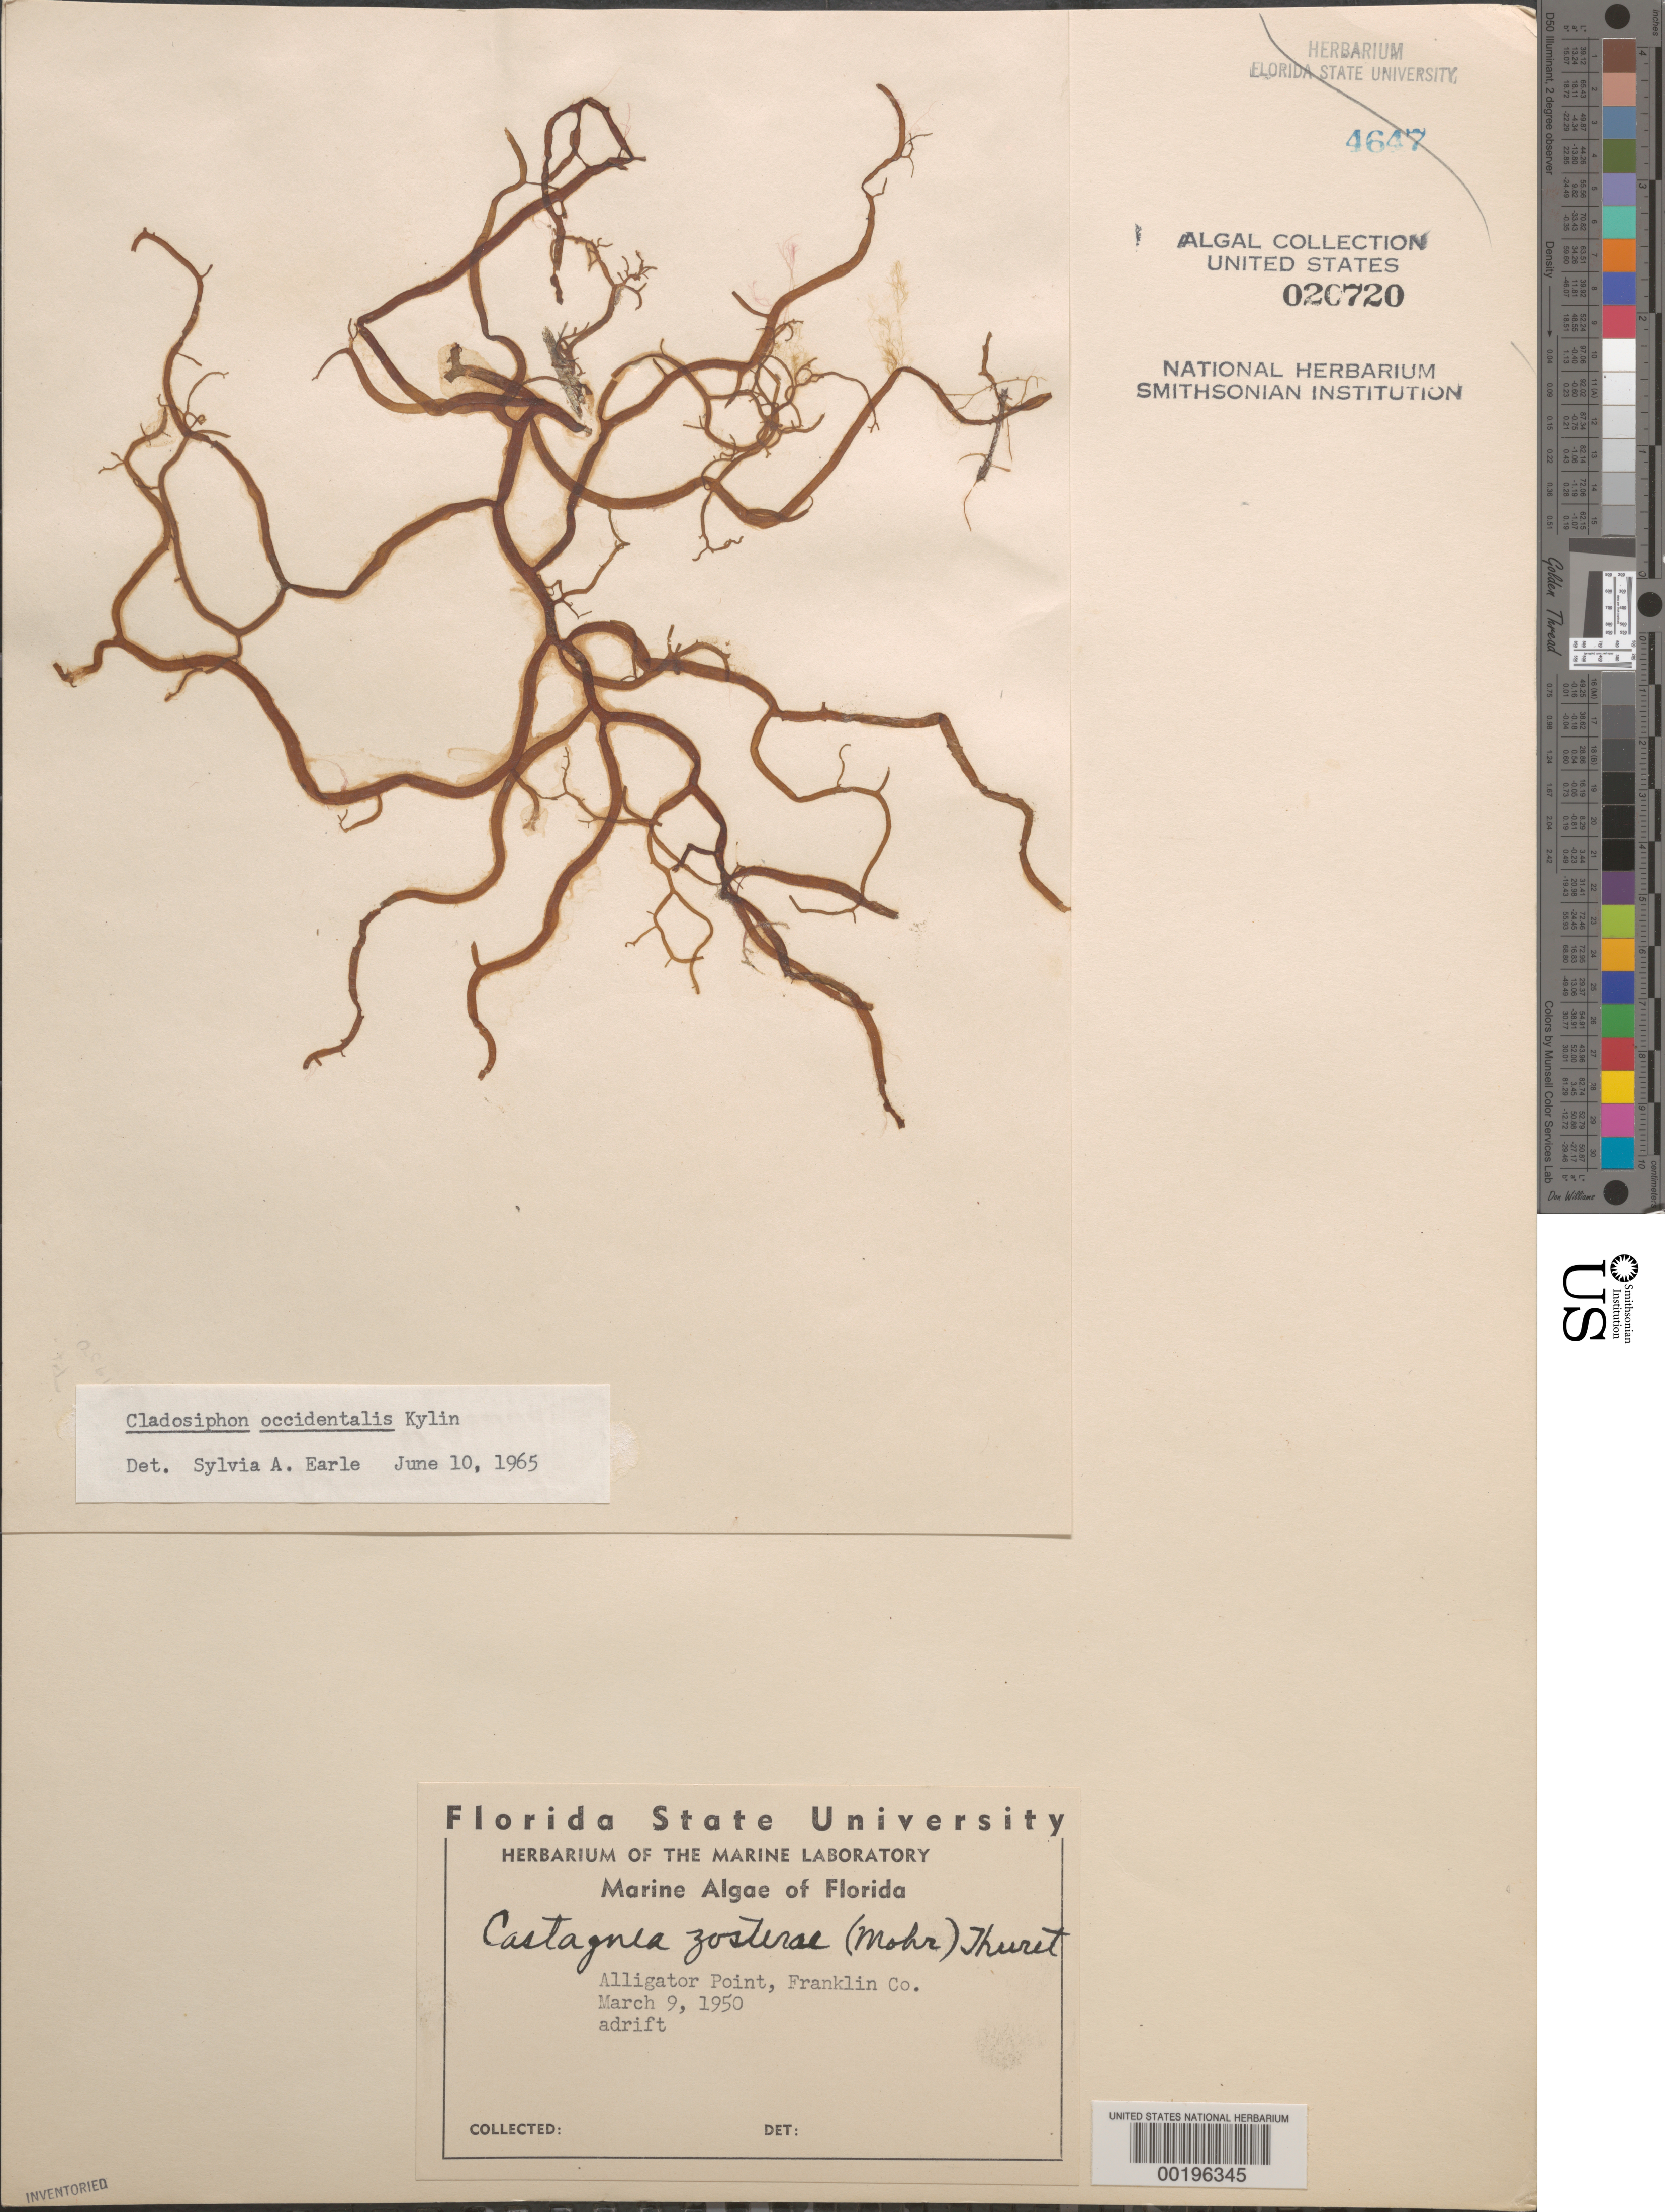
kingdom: Chromista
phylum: Ochrophyta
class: Phaeophyceae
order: Ectocarpales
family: Chordariaceae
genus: Cladosiphon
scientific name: Cladosiphon occidentalis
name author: Kylin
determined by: Earle, S. A.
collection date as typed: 09 Mar 1950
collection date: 1950-03-09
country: United States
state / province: Florida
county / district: Franklin County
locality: Alligator Point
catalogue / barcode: US 20720